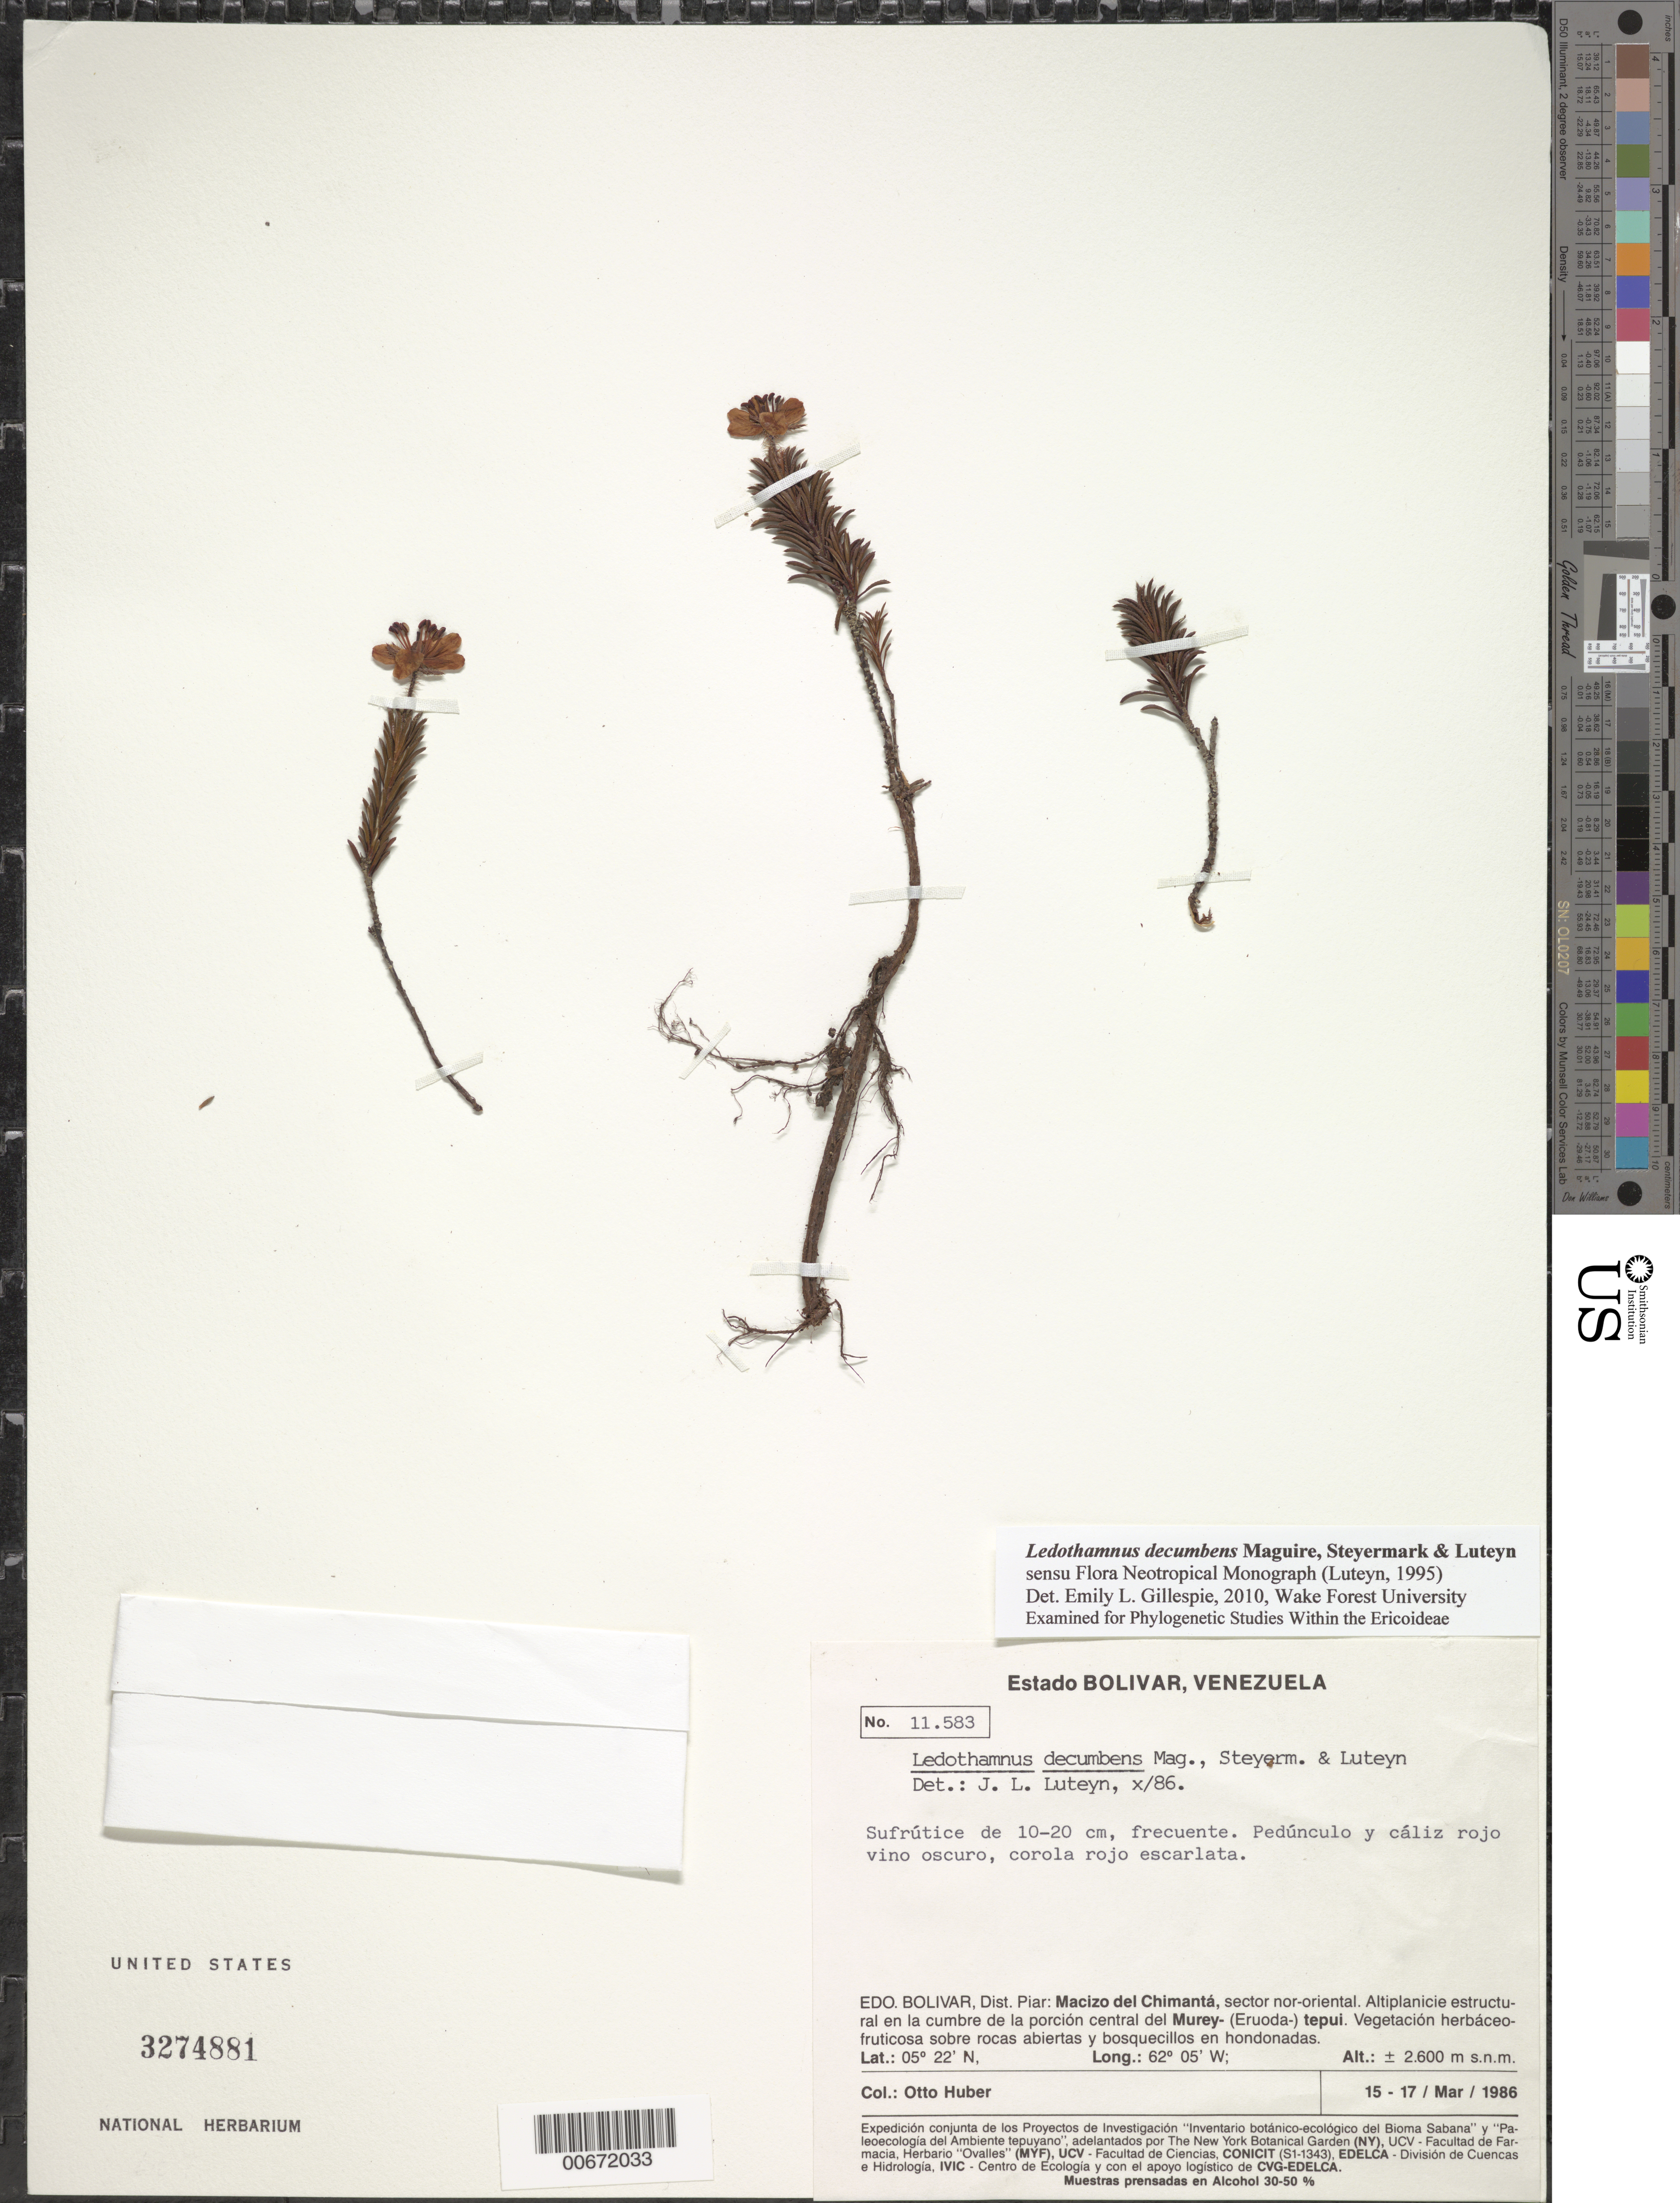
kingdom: Plantae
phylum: Tracheophyta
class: Magnoliopsida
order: Ericales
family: Ericaceae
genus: Ledothamnus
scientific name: Ledothamnus decumbens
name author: Maguire et al.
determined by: Luteyn, J. L.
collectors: O. Huber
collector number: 11583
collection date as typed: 15-Mar-86 to 17-Mar-86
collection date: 1986-03-15/1986-03-17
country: Venezuela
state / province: Bolívar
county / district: Piar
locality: Macizo del Chimantá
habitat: Vegetación herbáceo-fruticosa sobre rocas abiertas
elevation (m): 2600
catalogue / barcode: US 3274881